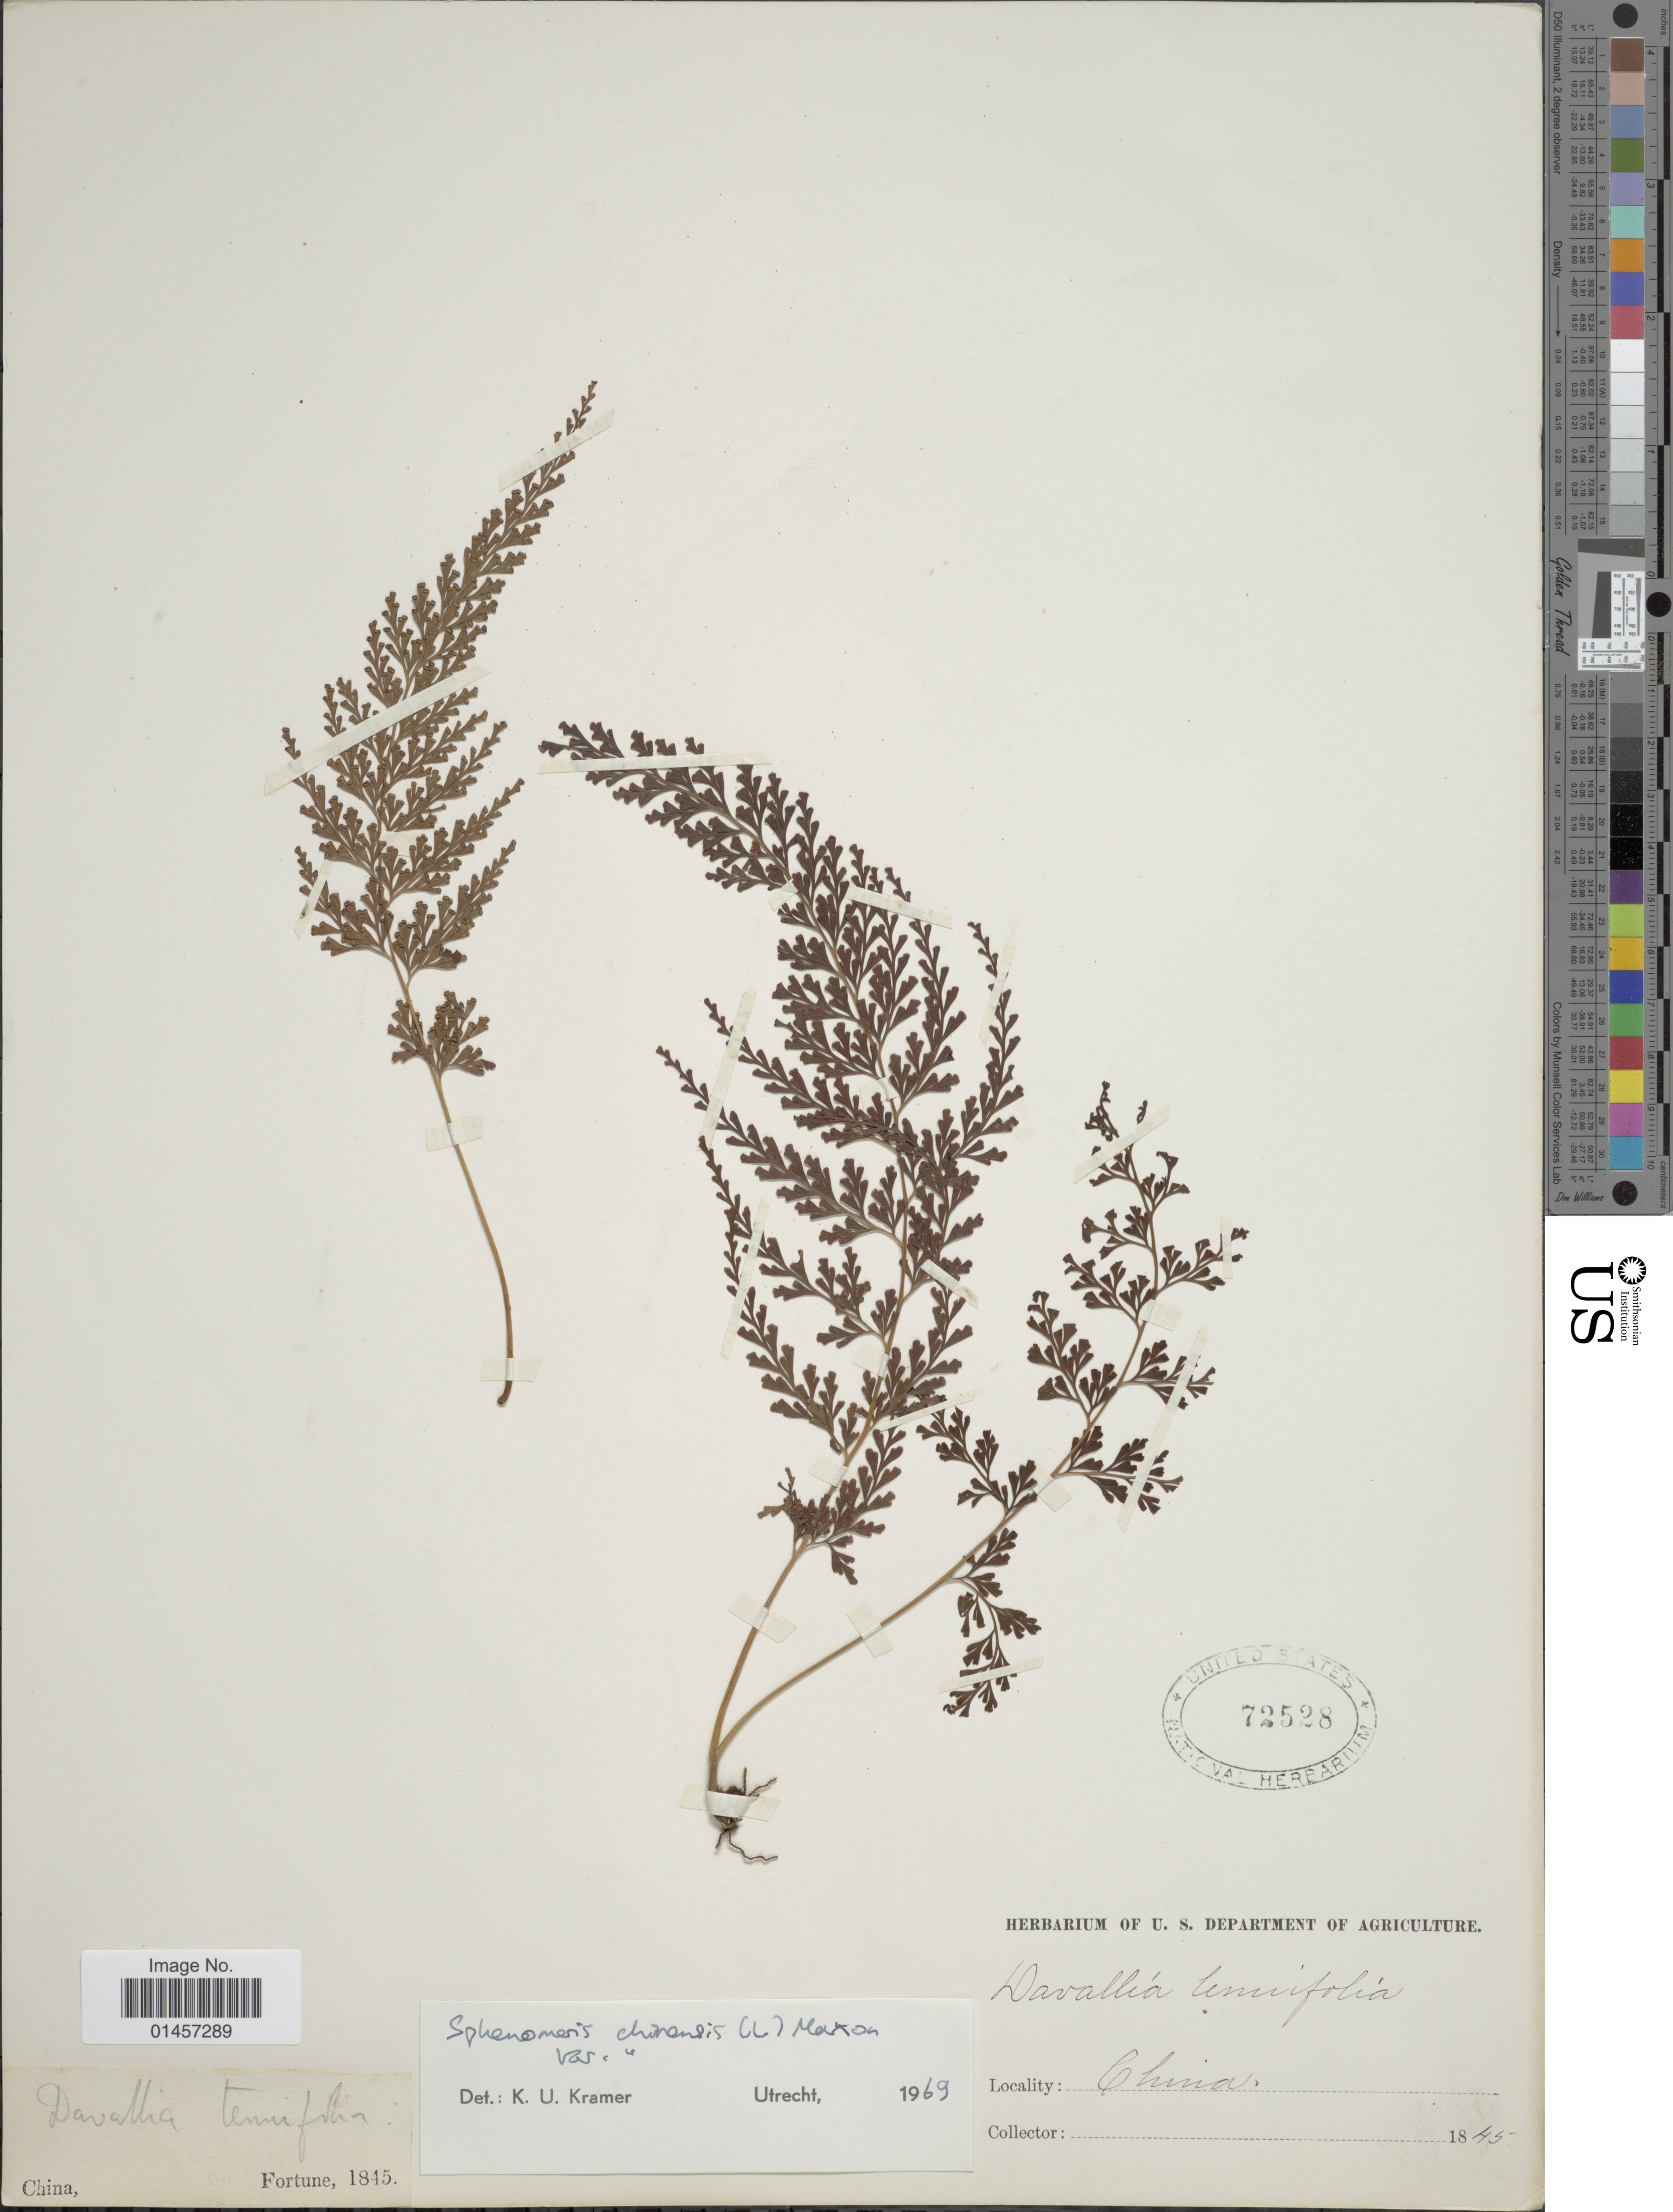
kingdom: Plantae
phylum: Tracheophyta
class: Polypodiopsida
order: Polypodiales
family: Lindsaeaceae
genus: Sphenomeris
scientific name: Sphenomeris chinensis var. chinensis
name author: (L.) Maxon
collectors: -. Fortune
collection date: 1845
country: China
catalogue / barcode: US 72528